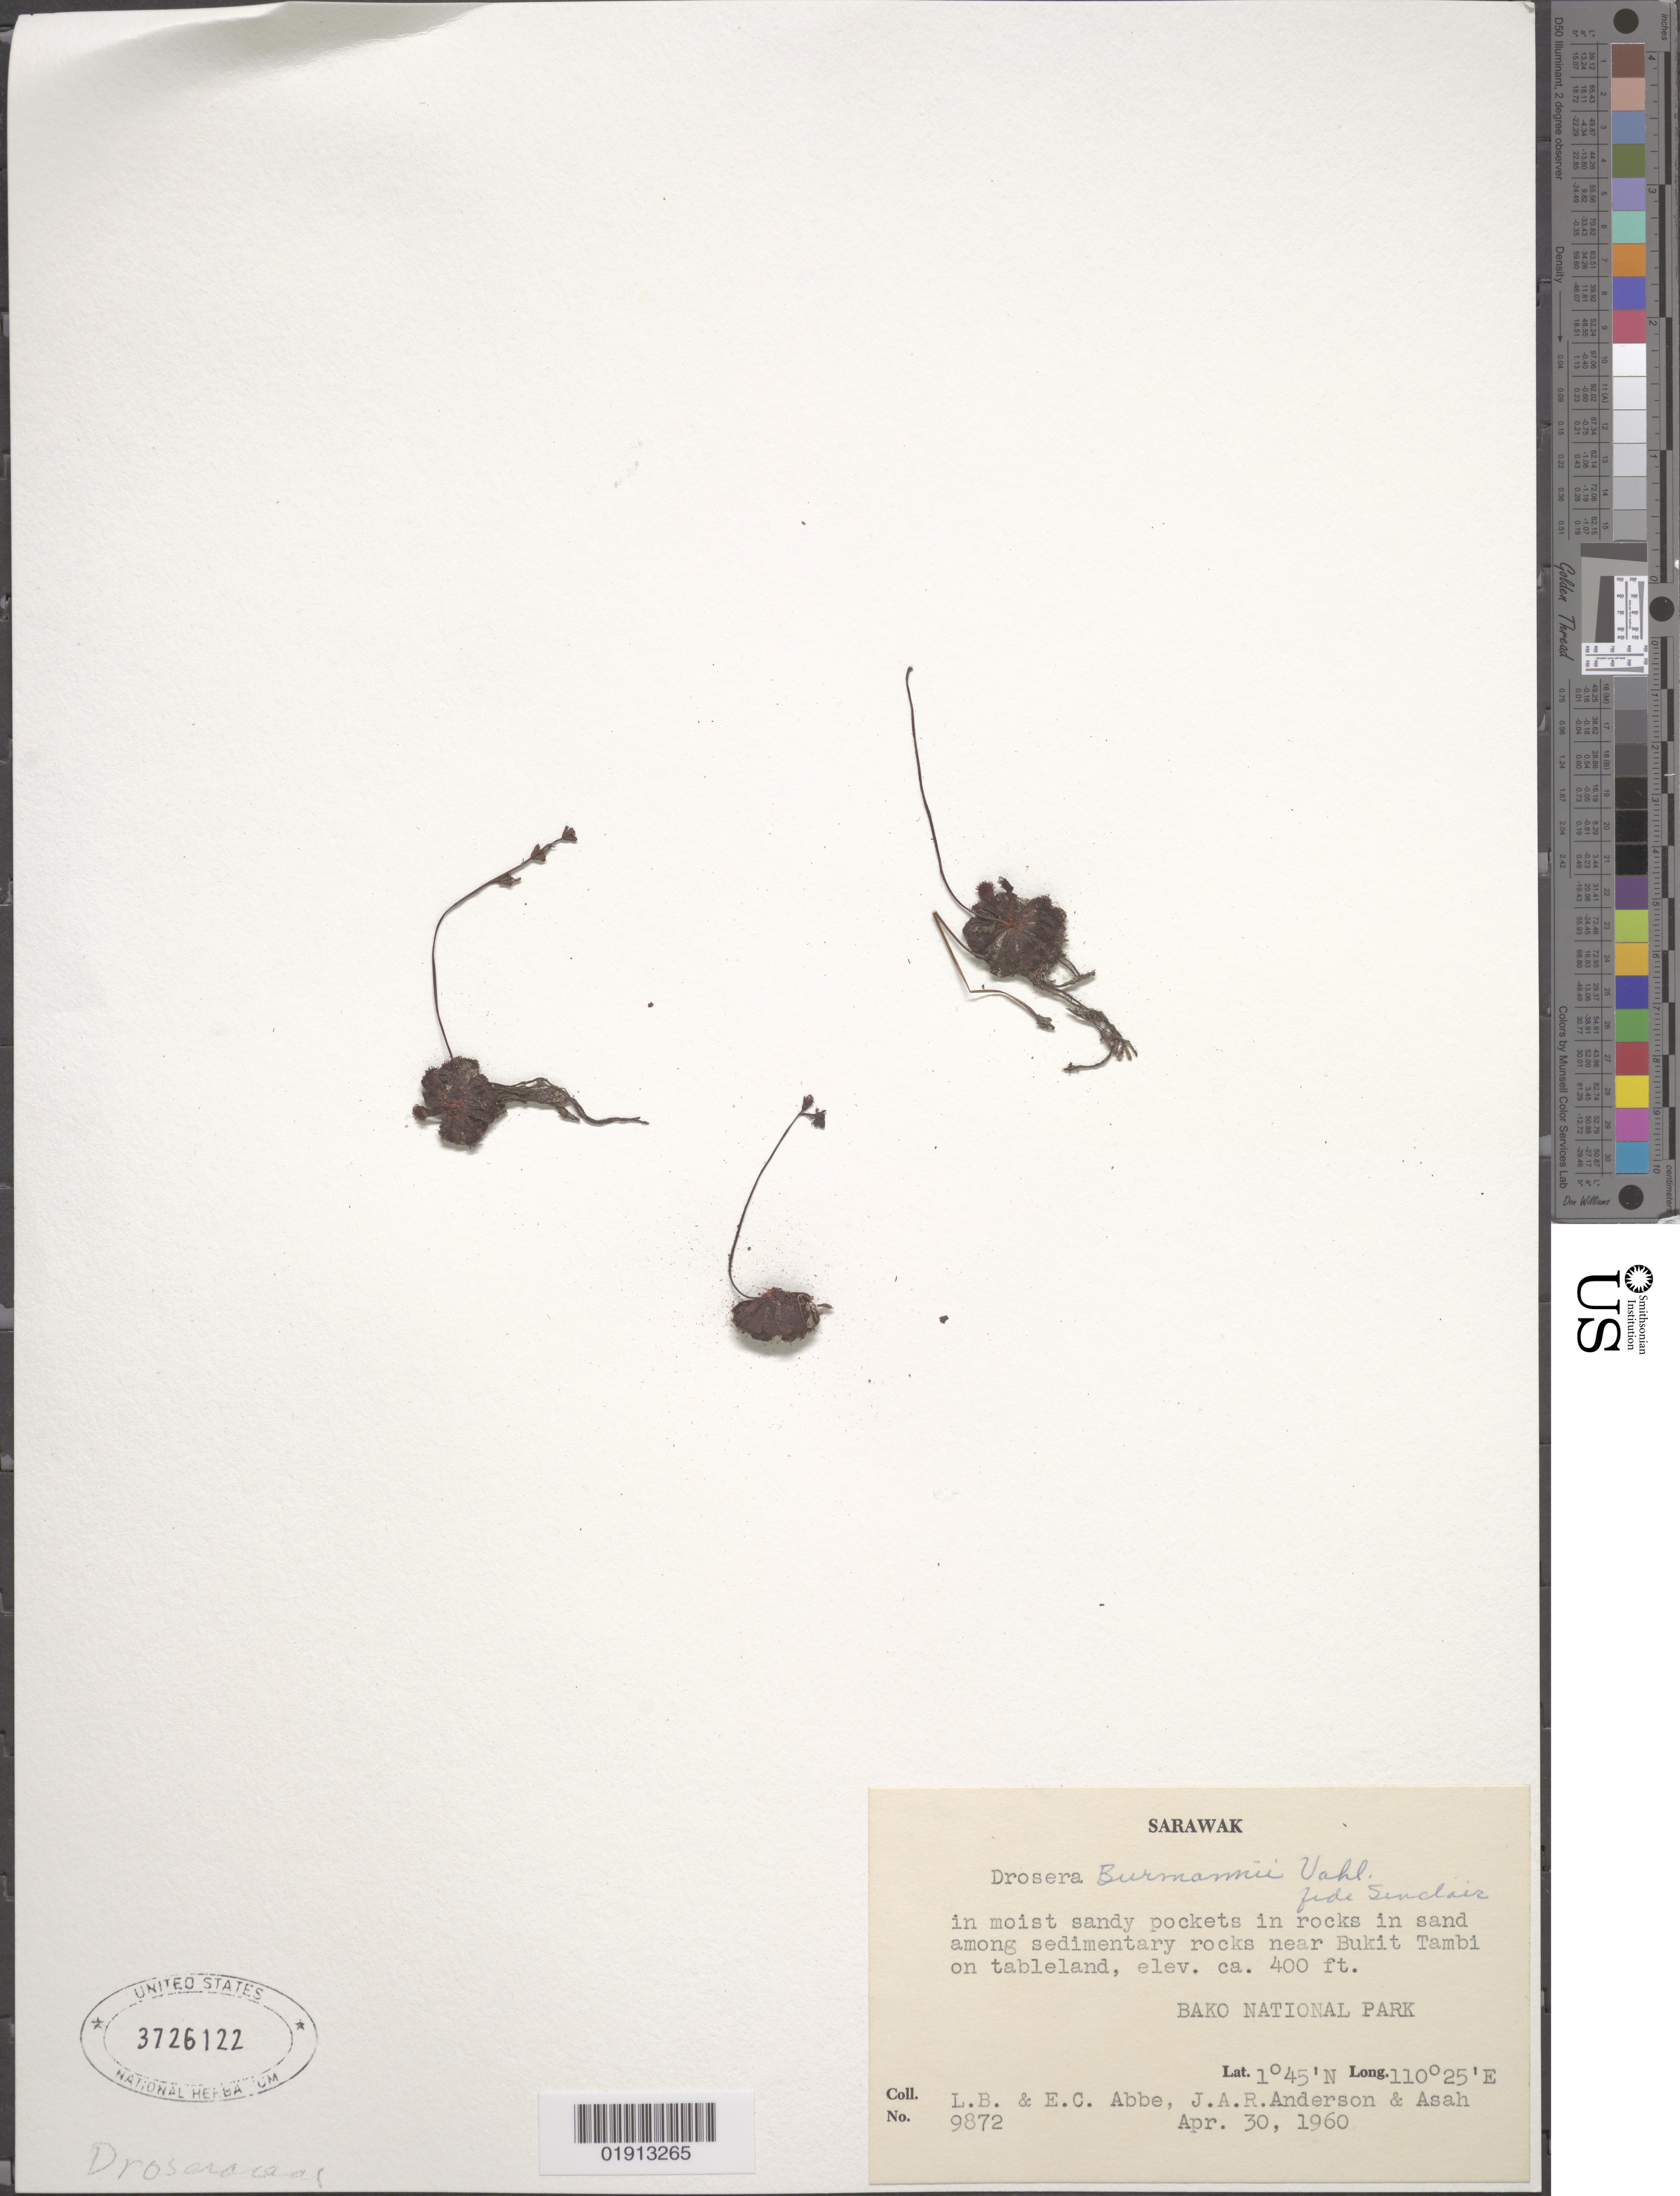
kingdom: Plantae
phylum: Tracheophyta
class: Magnoliopsida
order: Caryophyllales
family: Droseraceae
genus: Drosera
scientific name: Drosera burmannii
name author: Vahl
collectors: L. B. Abbe, E. C. Abbe, J. A. R. Anderson & Asah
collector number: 9872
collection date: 1960-04-30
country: Malaysia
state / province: Sarawak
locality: Bako National Park, near Bukit Tambi on tableland.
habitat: In moist sandy pockets in rocks in sand among sedimentary rocks.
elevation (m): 122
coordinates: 1 45 N, 110 25 E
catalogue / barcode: US 3726122